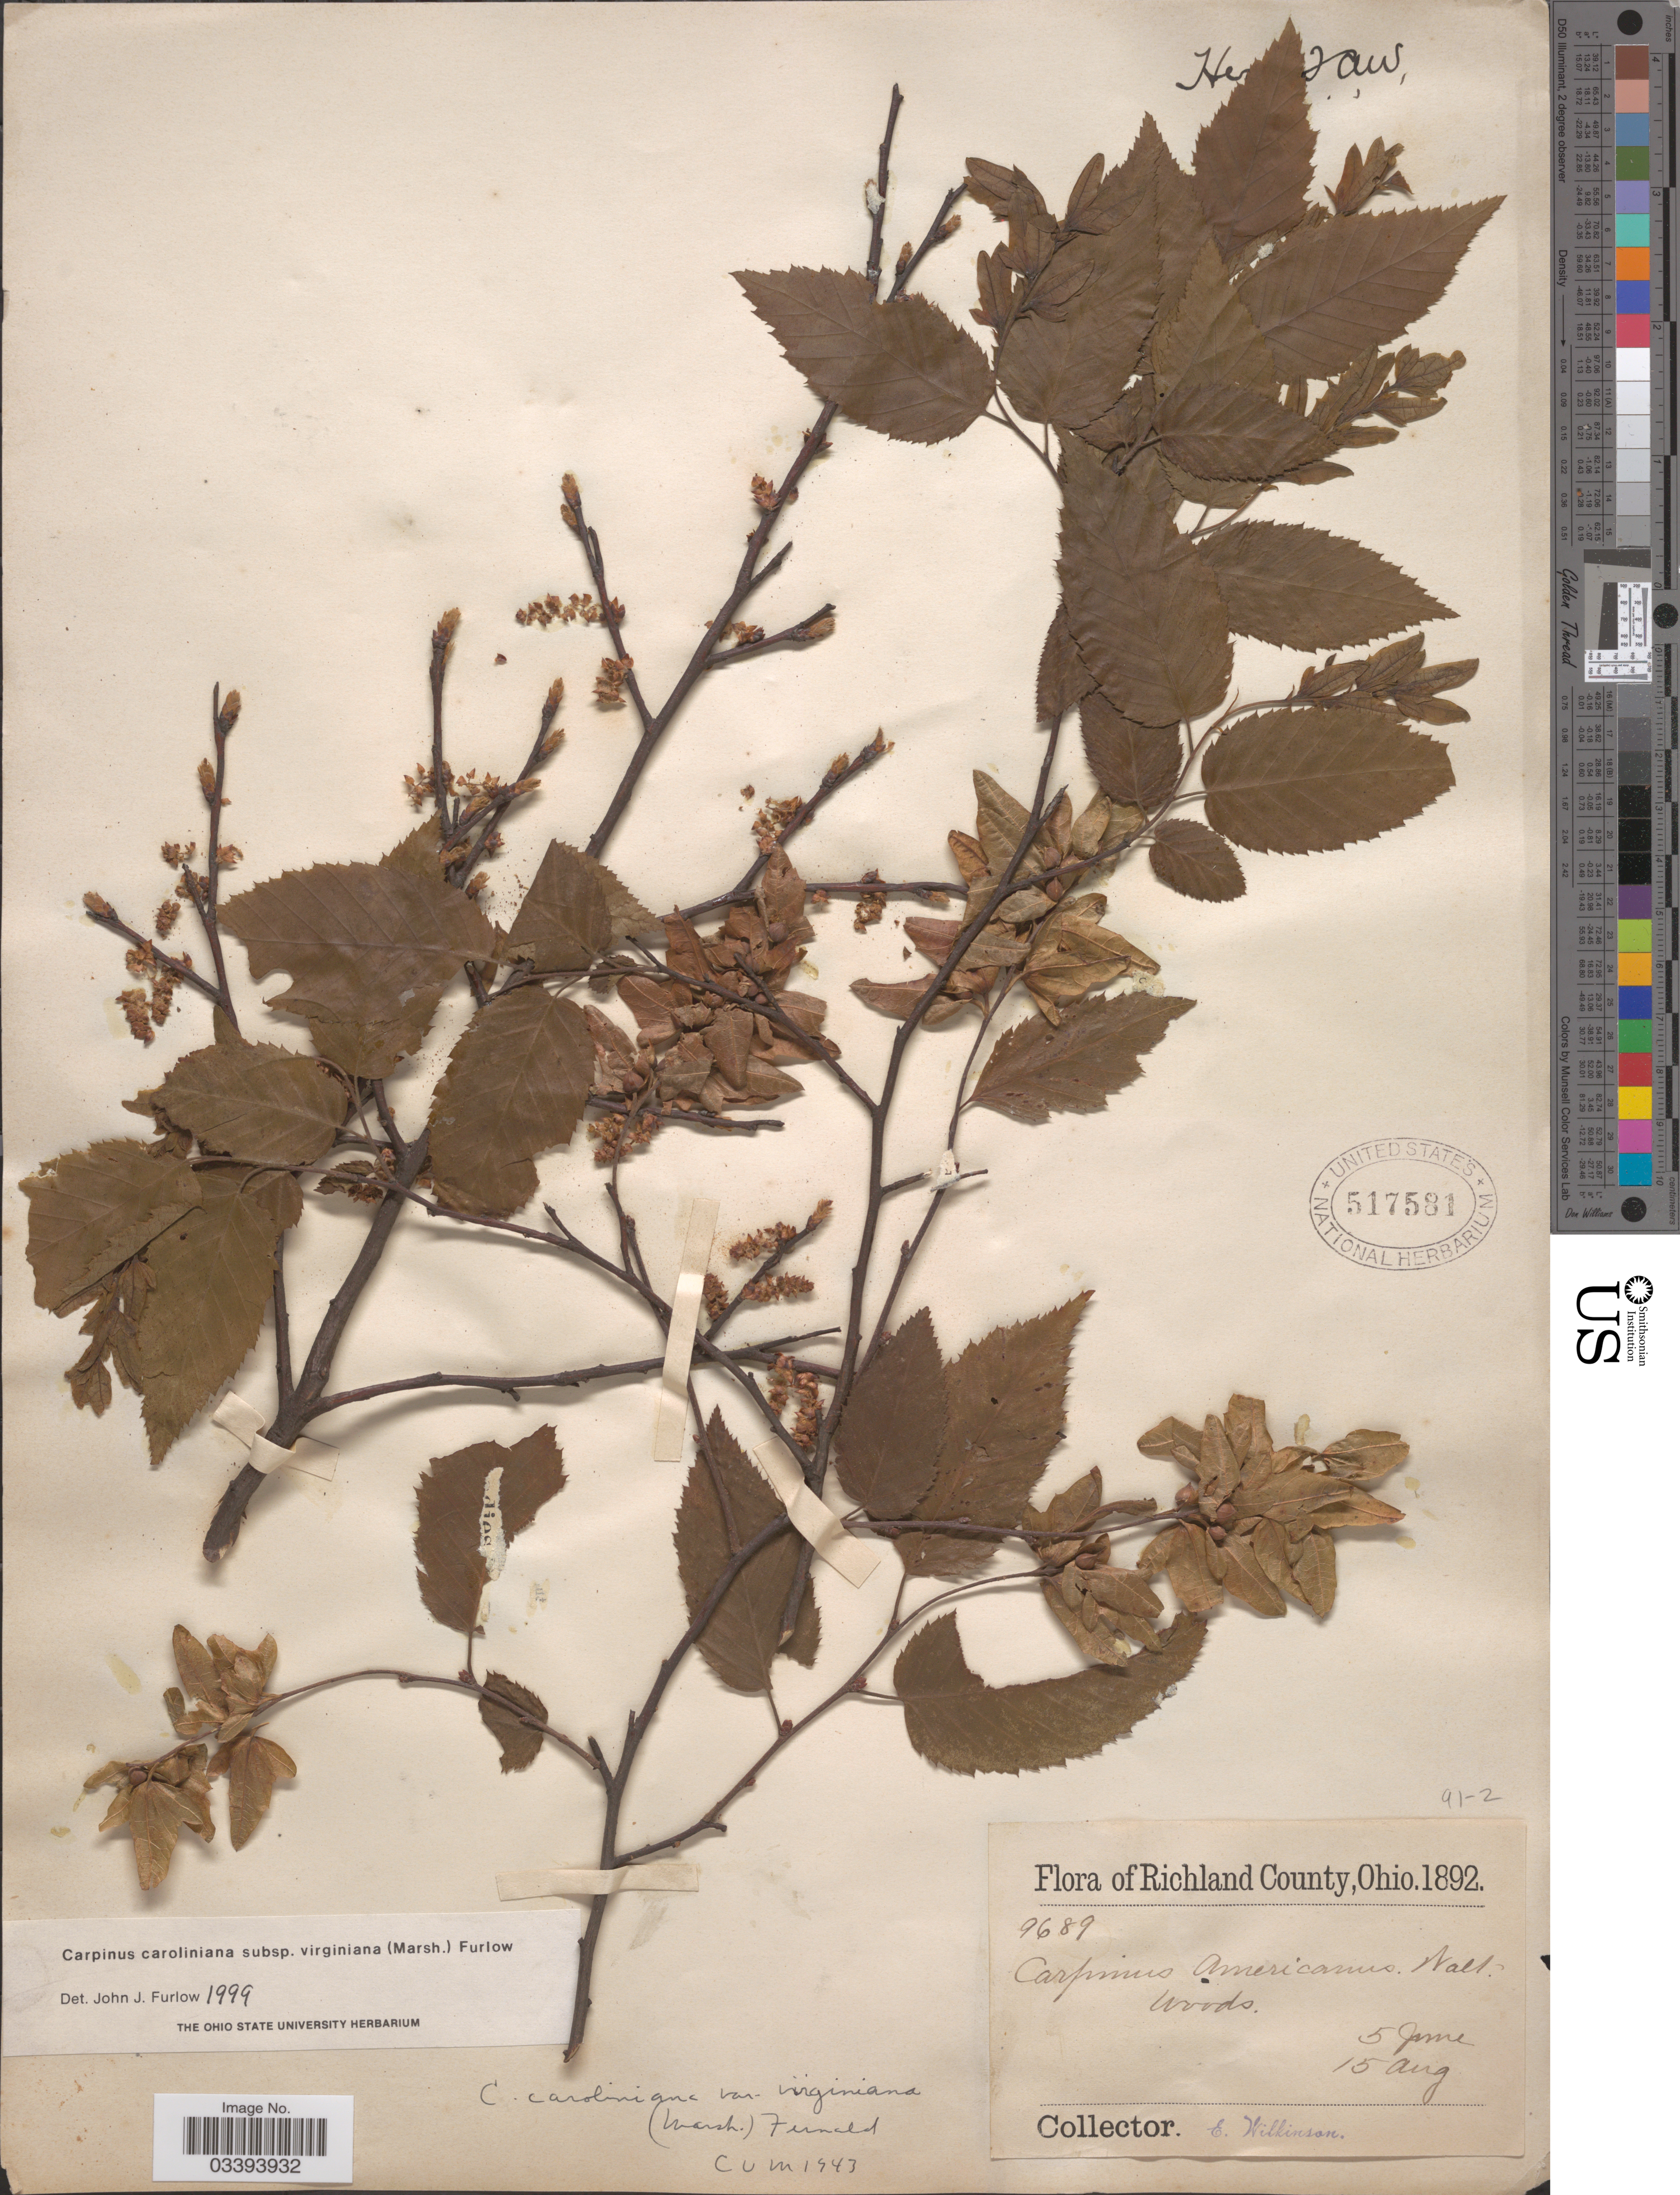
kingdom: Plantae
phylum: Tracheophyta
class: Magnoliopsida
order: Fagales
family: Betulaceae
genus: Carpinus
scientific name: Carpinus caroliniana subsp. virginiana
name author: (Marshall) Furlow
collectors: E. Wilkinson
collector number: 9689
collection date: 1892-06-05/1892-08-15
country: United States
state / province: Ohio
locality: Richland County.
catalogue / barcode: US 517581